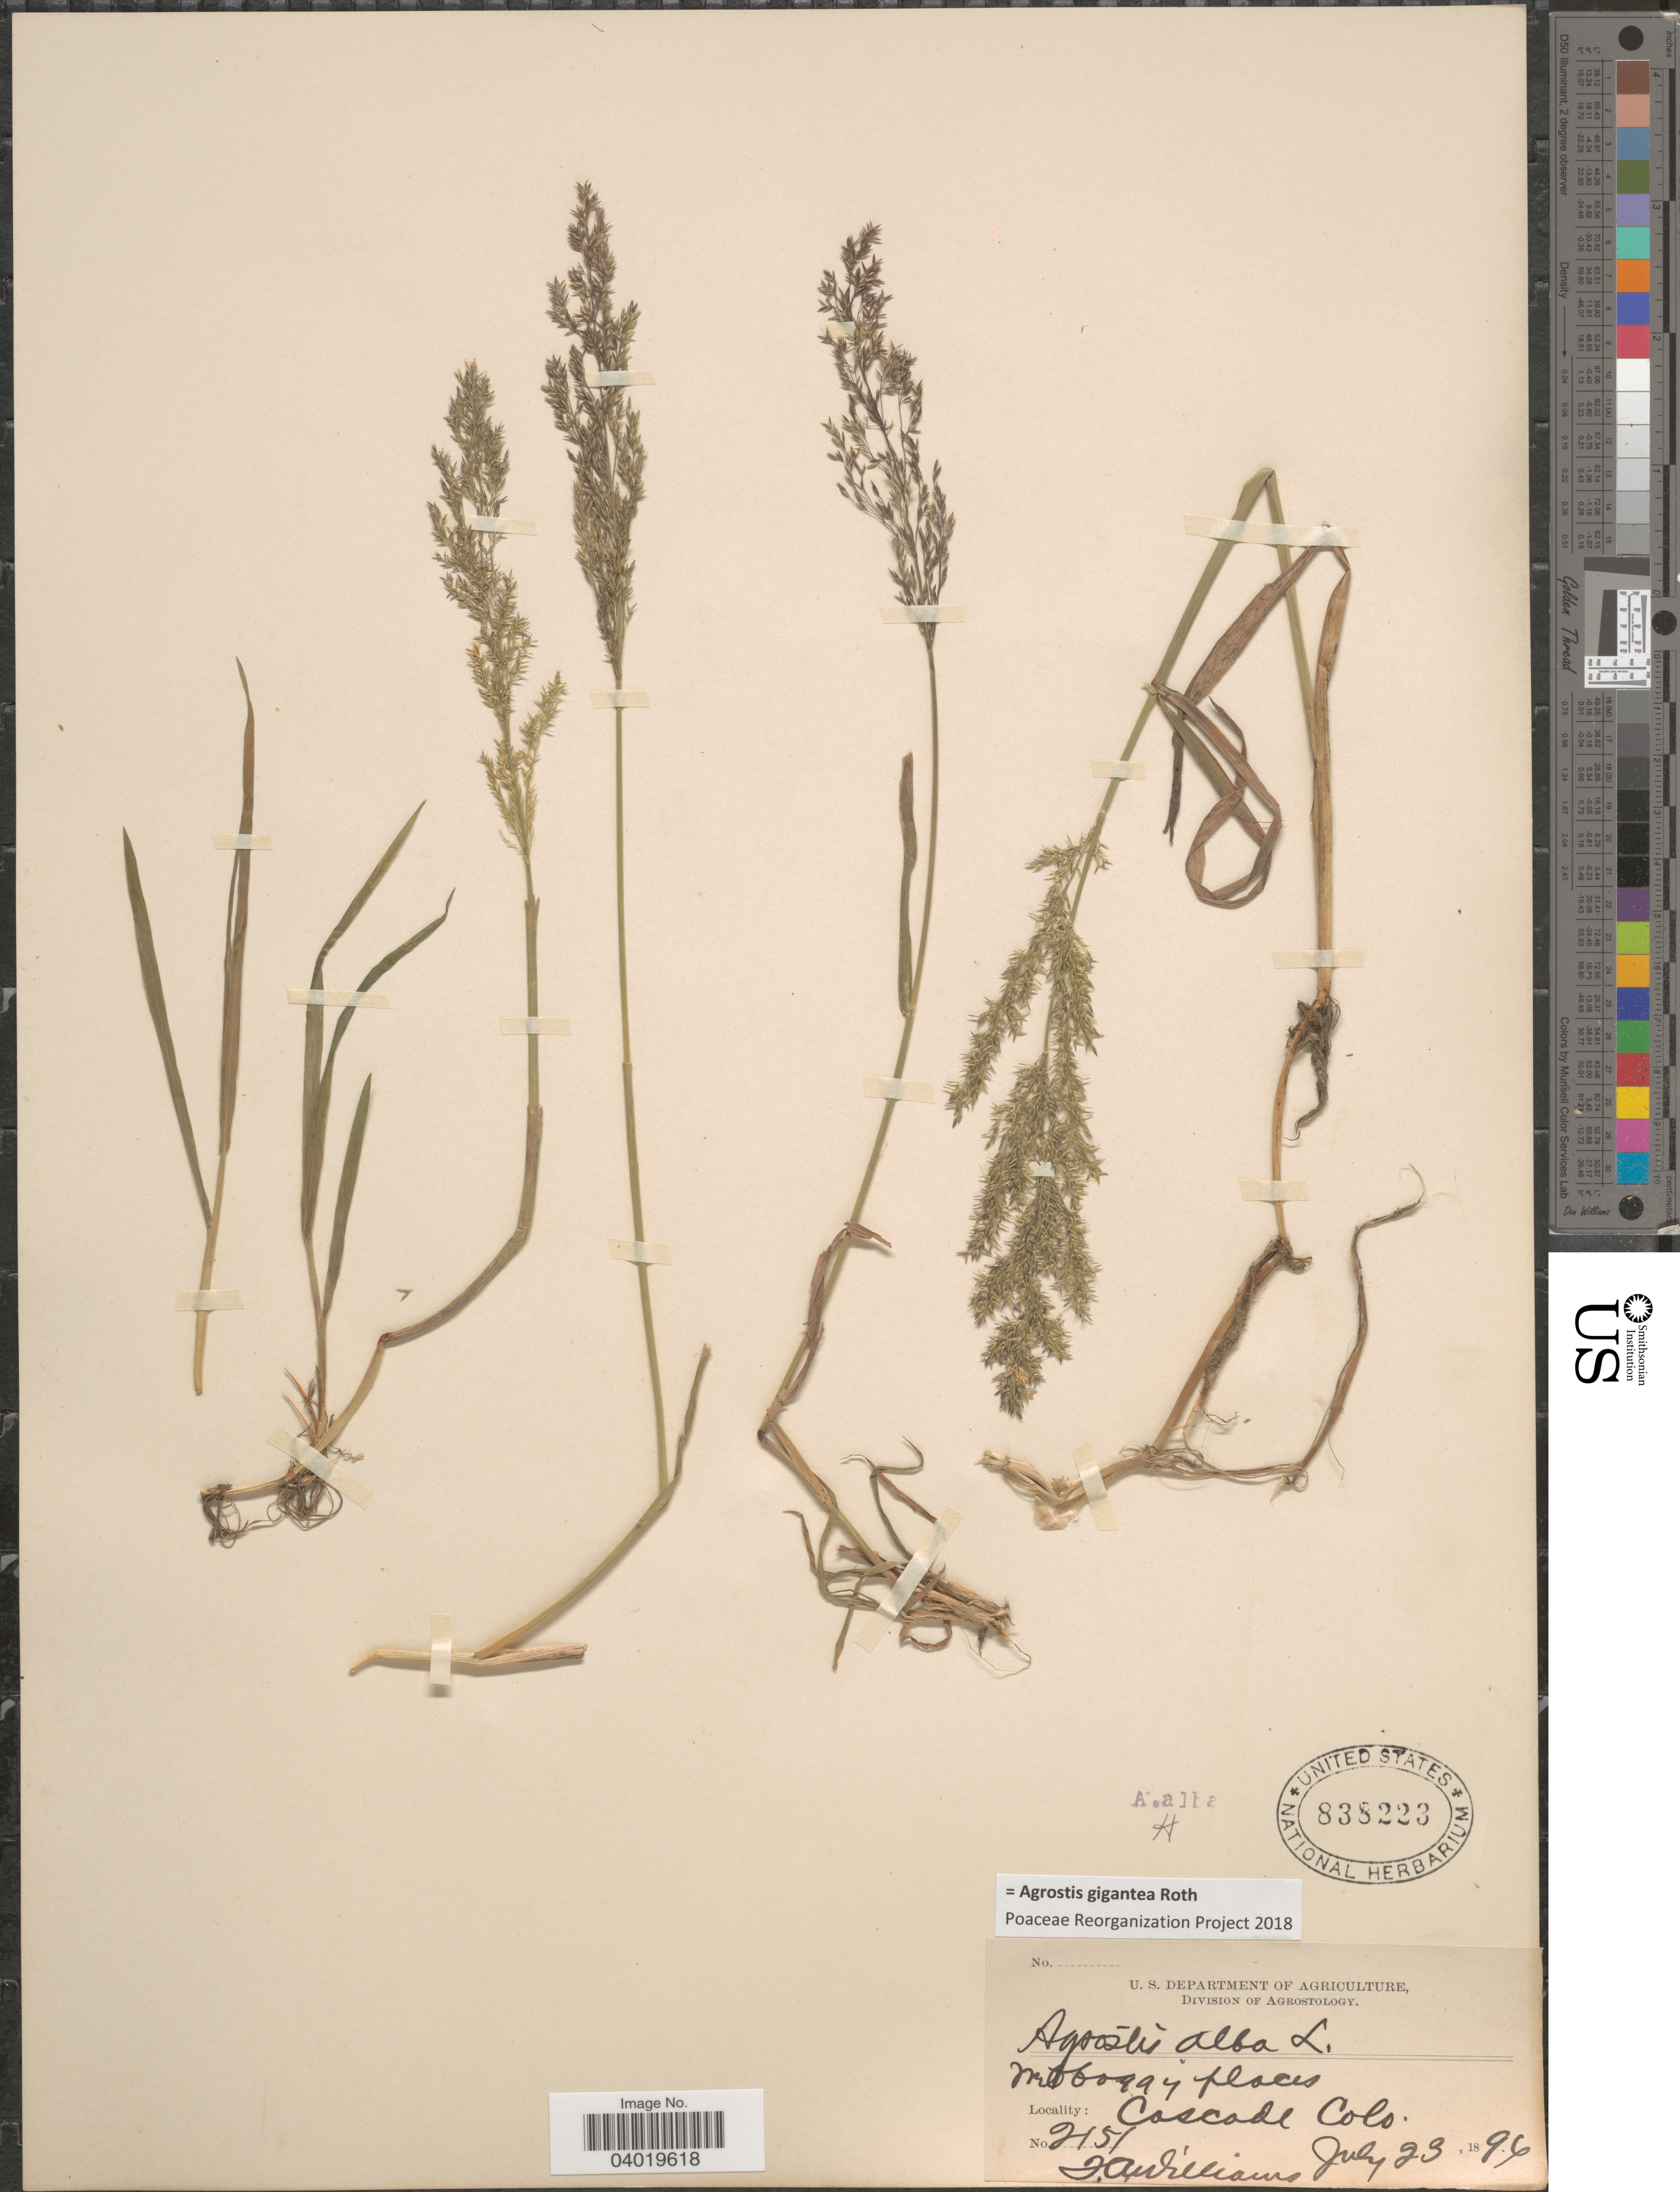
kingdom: Plantae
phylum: Tracheophyta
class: Liliopsida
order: Poales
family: Poaceae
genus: Agrostis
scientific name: Agrostis gigantea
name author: Roth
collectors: T. Williams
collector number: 2151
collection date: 1896-07-23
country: United States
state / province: Colorado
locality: Cascade.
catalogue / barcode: US 838223